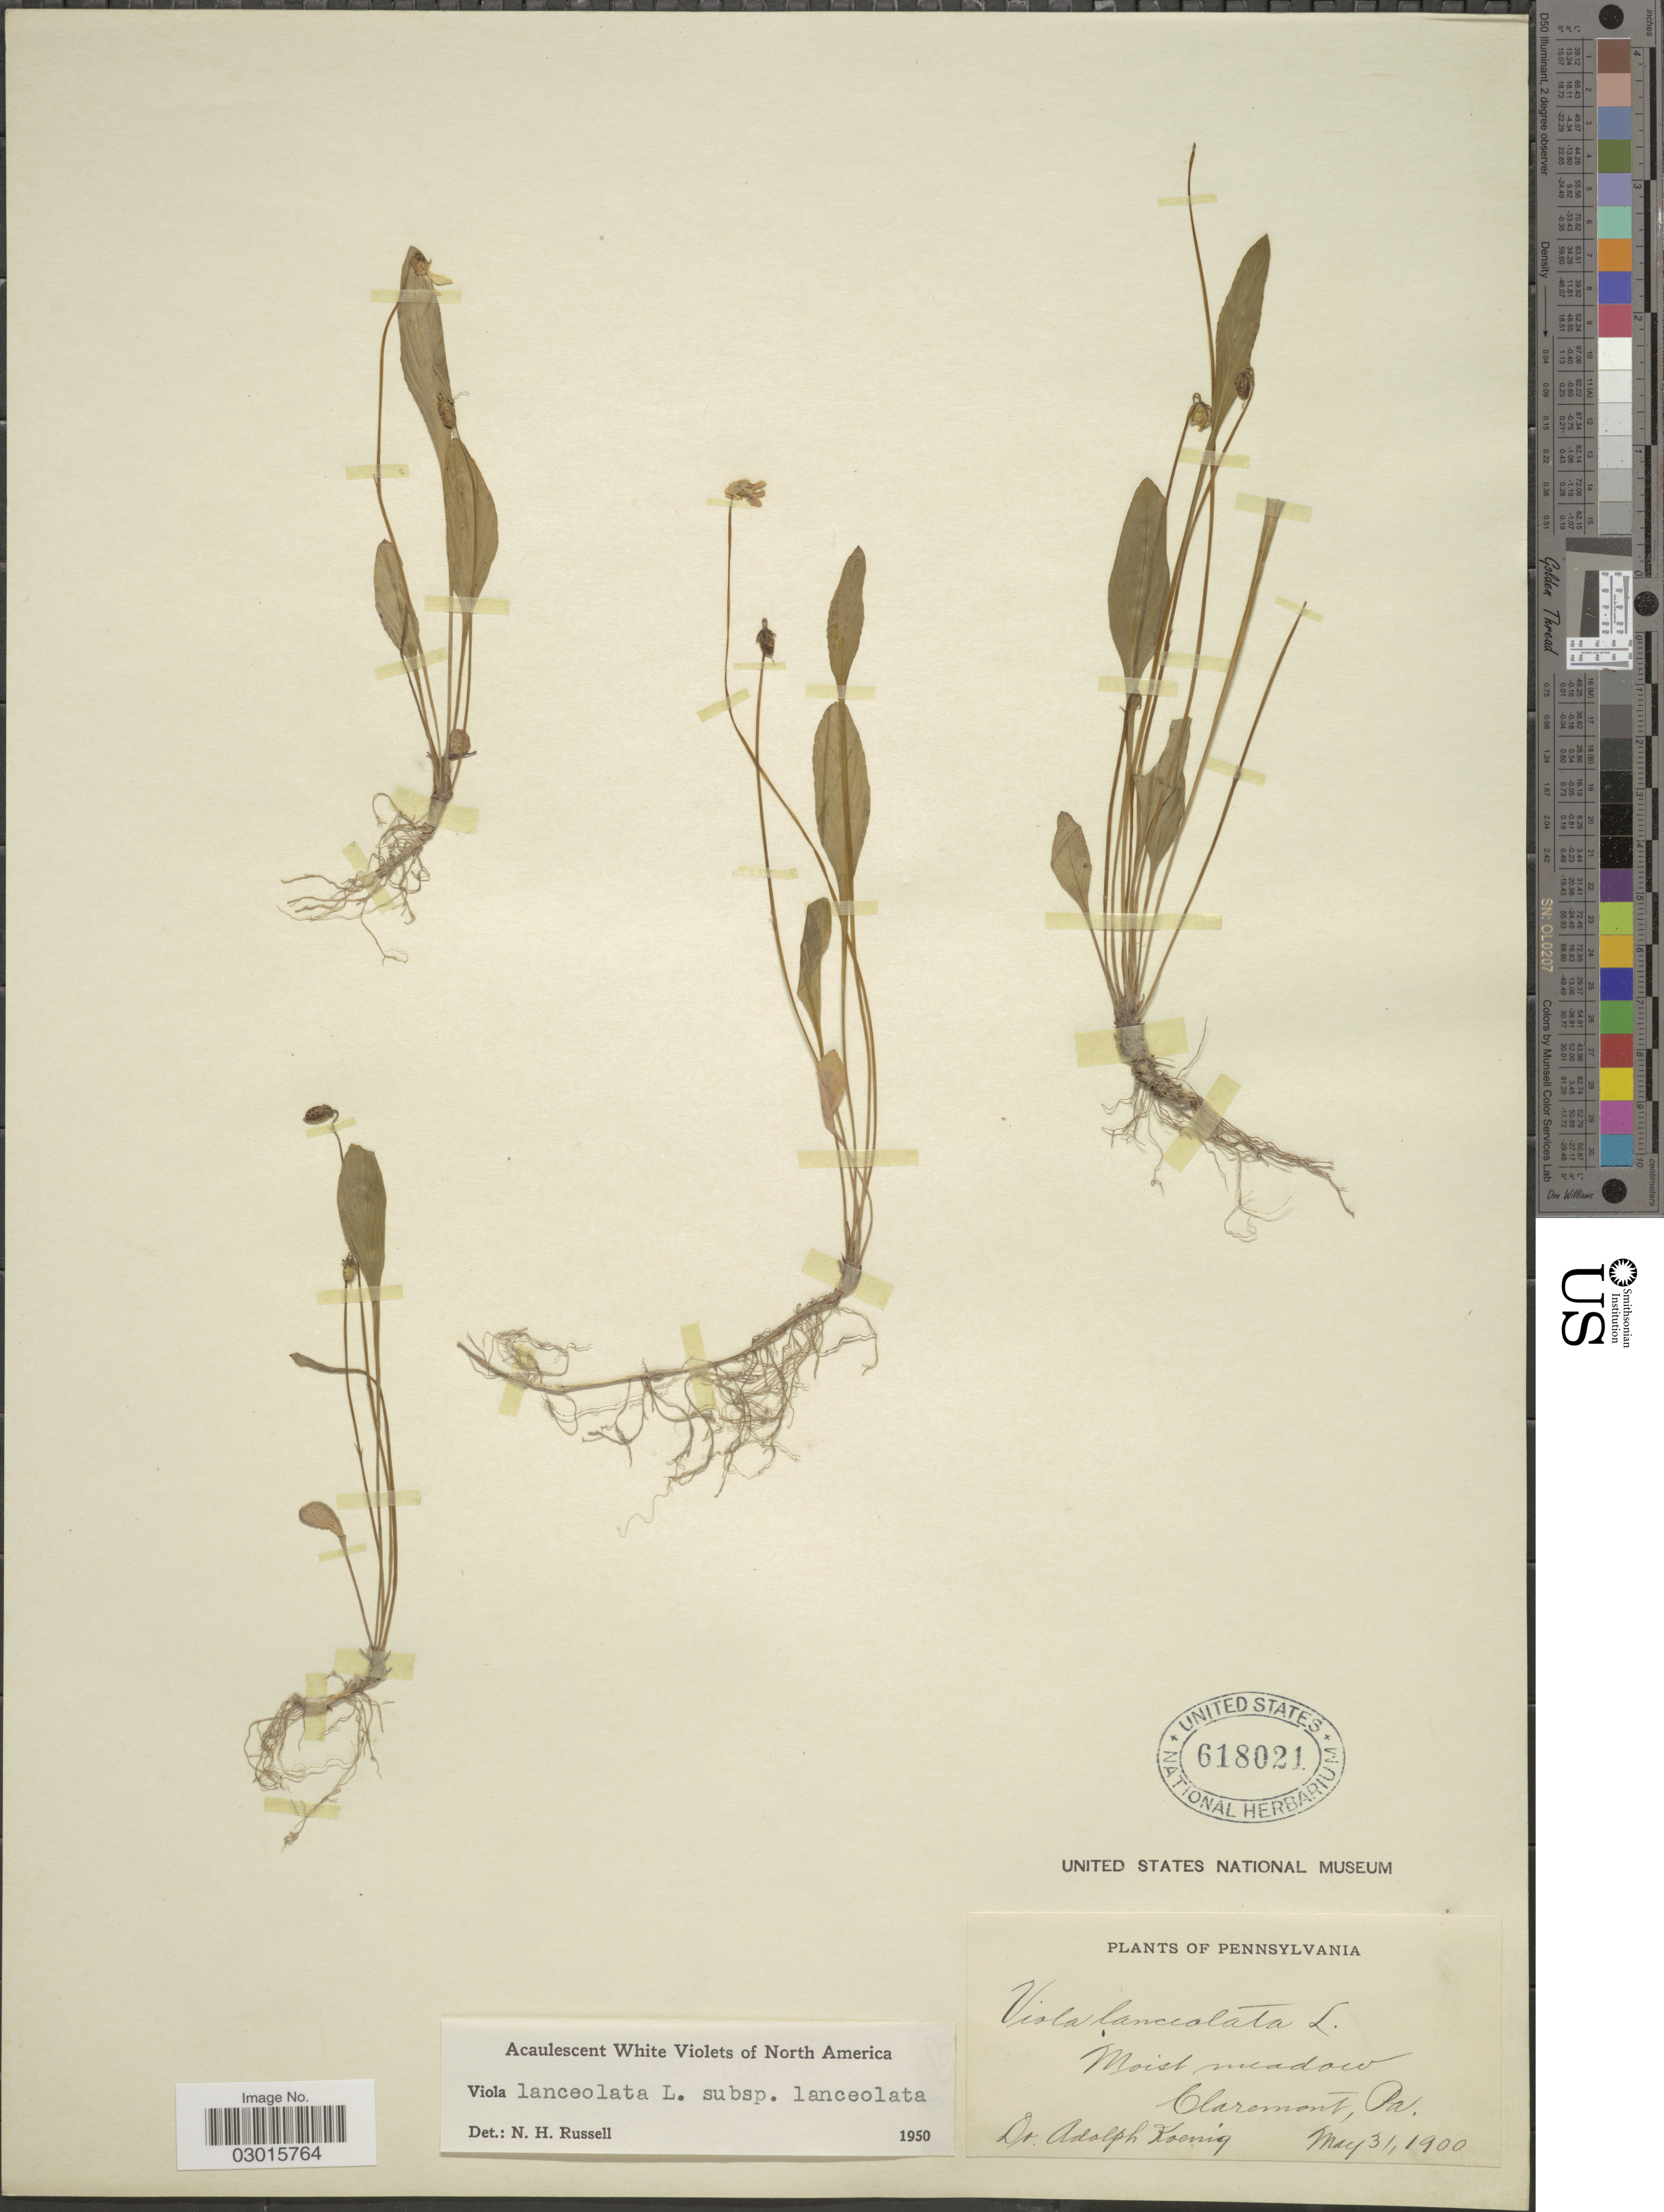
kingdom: Plantae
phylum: Tracheophyta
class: Magnoliopsida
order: Malpighiales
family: Violaceae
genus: Viola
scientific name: Viola lanceolata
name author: L.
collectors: A. Koenig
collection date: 1900-05-31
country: United States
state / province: Pennsylvania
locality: Claremont.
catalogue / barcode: US 618021